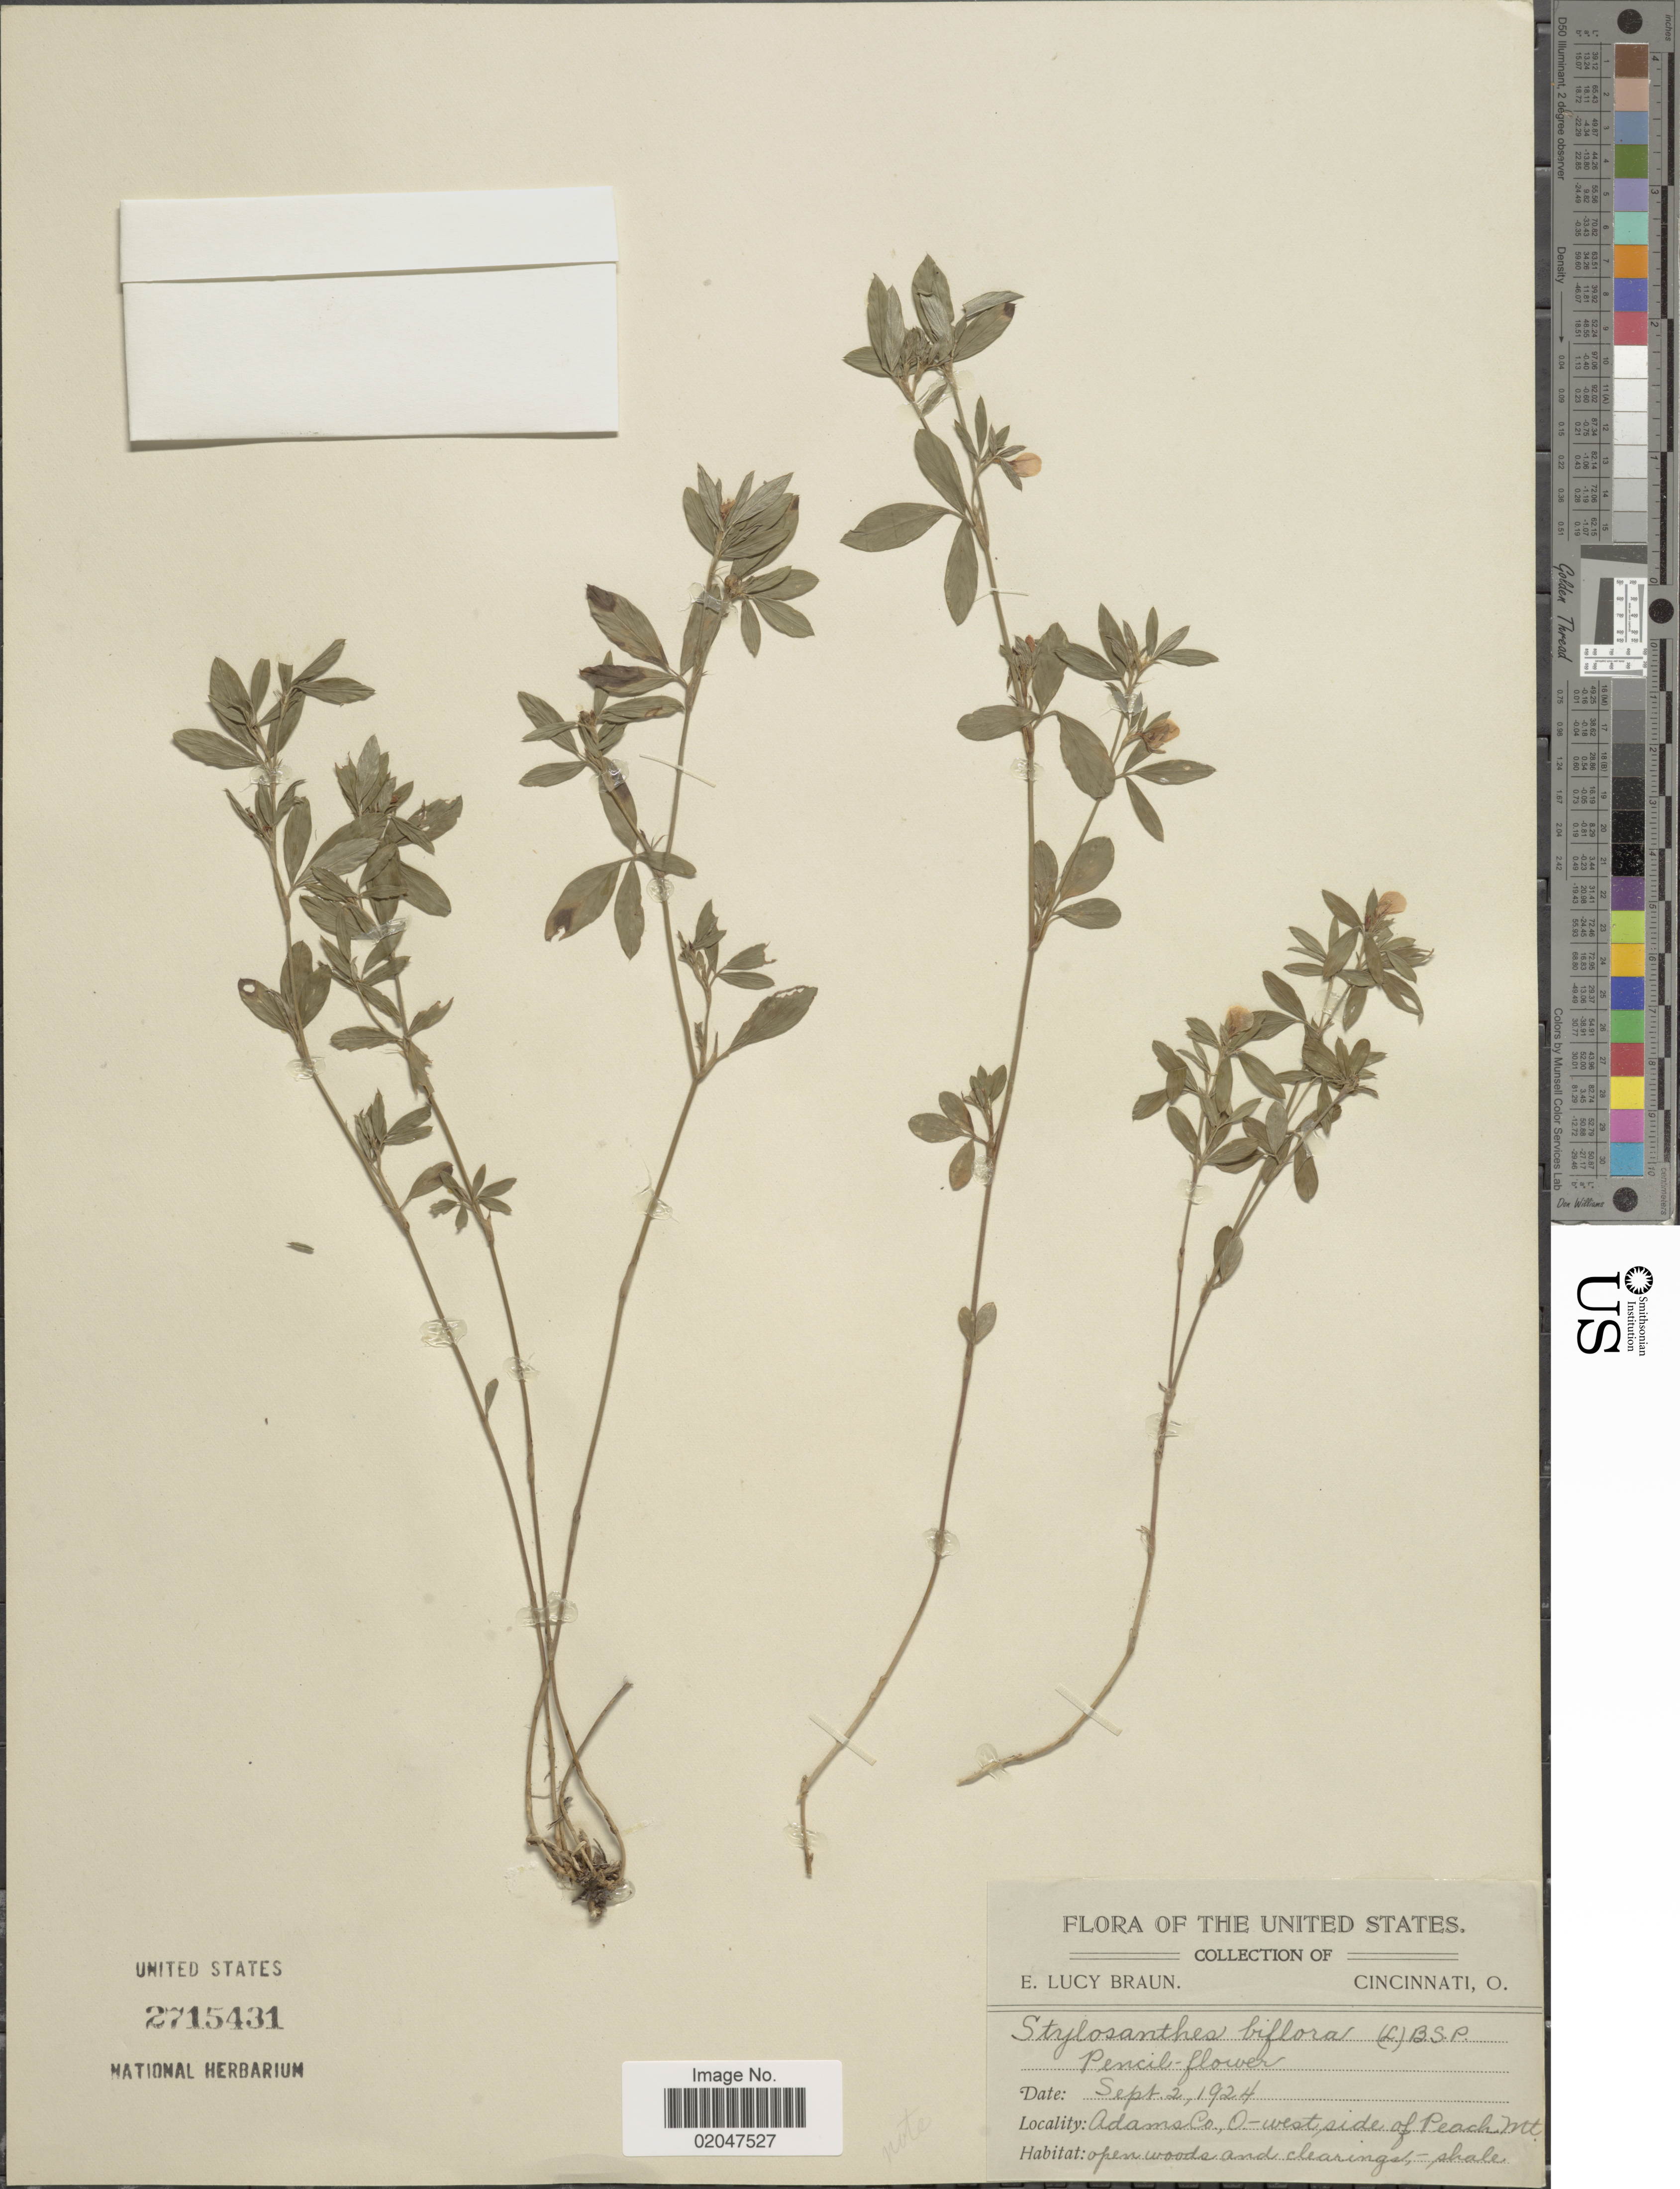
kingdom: Plantae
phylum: Tracheophyta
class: Magnoliopsida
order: Fabales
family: Fabaceae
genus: Stylosanthes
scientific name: Stylosanthes biflora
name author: (L.) Britton et al.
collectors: E. L. Braun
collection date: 1924-09-02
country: United States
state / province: Ohio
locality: Adams Co., O. - west side of Peach Mt.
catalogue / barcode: US 2715431